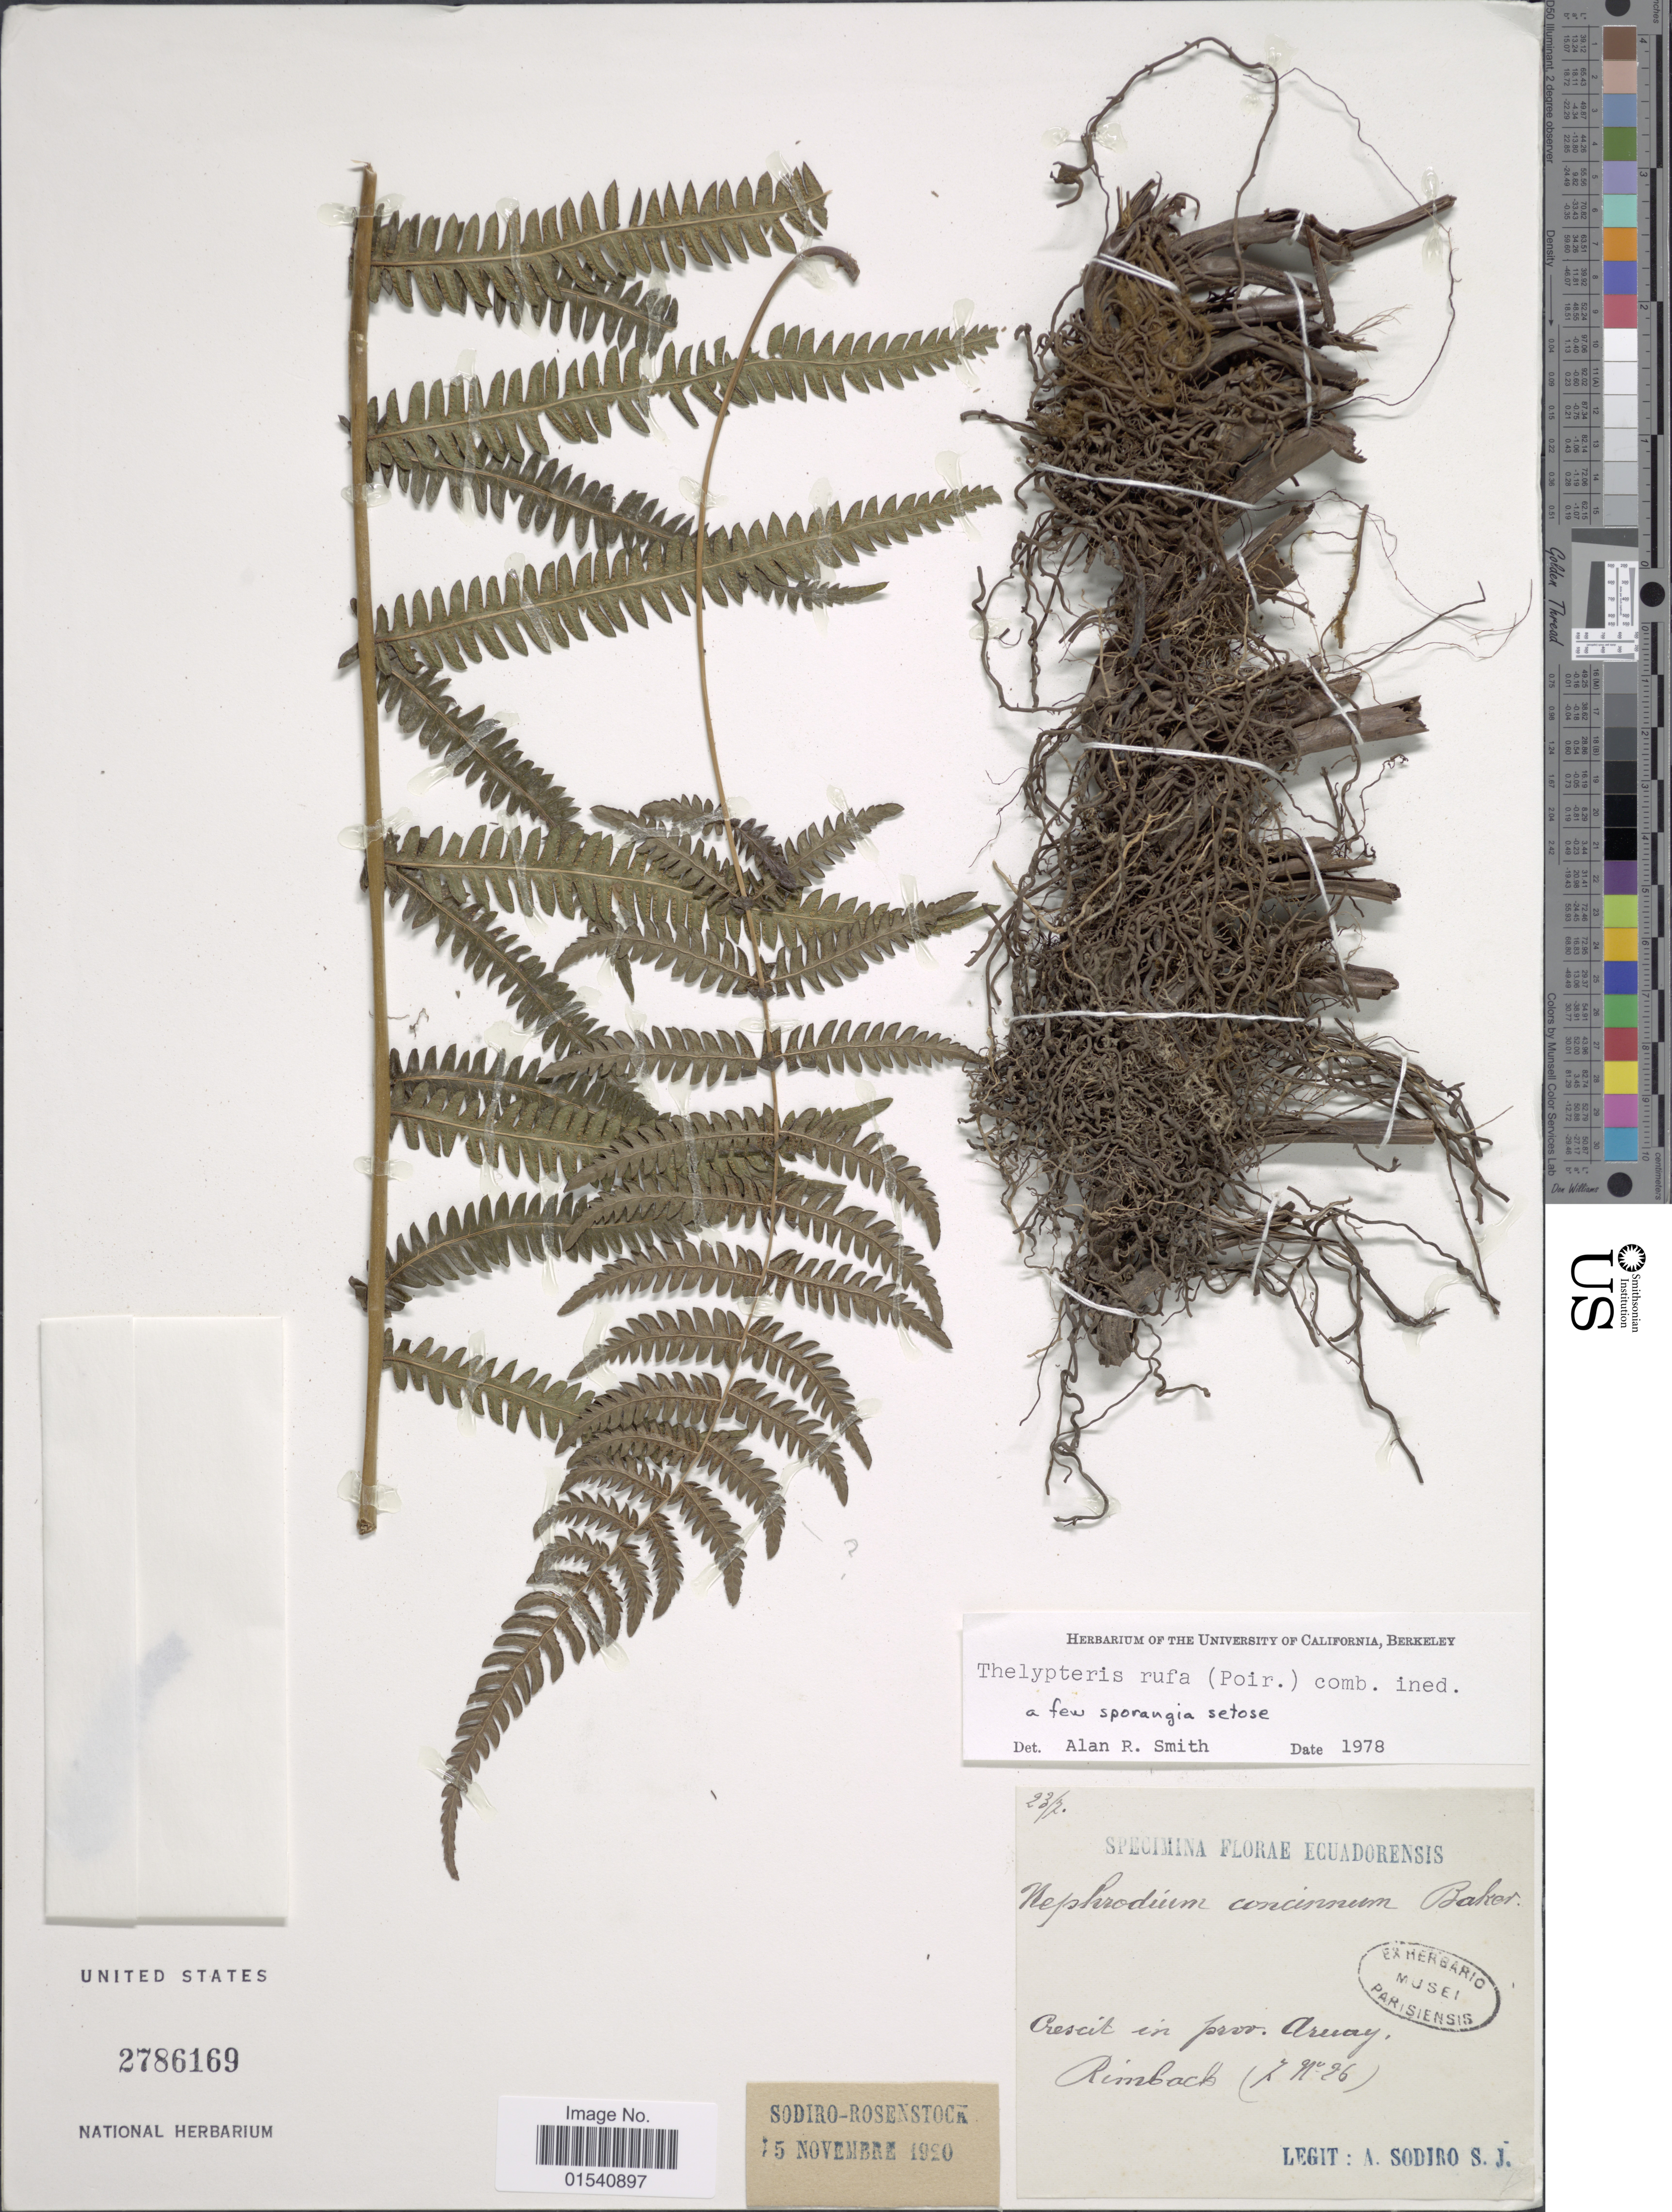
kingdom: Plantae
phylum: Tracheophyta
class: Polypodiopsida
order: Polypodiales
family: Thelypteridaceae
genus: Amauropelta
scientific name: Amauropelta rufa (Poir.) comb. nov., ined 2015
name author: (Poir.)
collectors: Rimbach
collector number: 26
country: Ecuador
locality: Crescit in prov. Aruay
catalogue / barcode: US 2786169